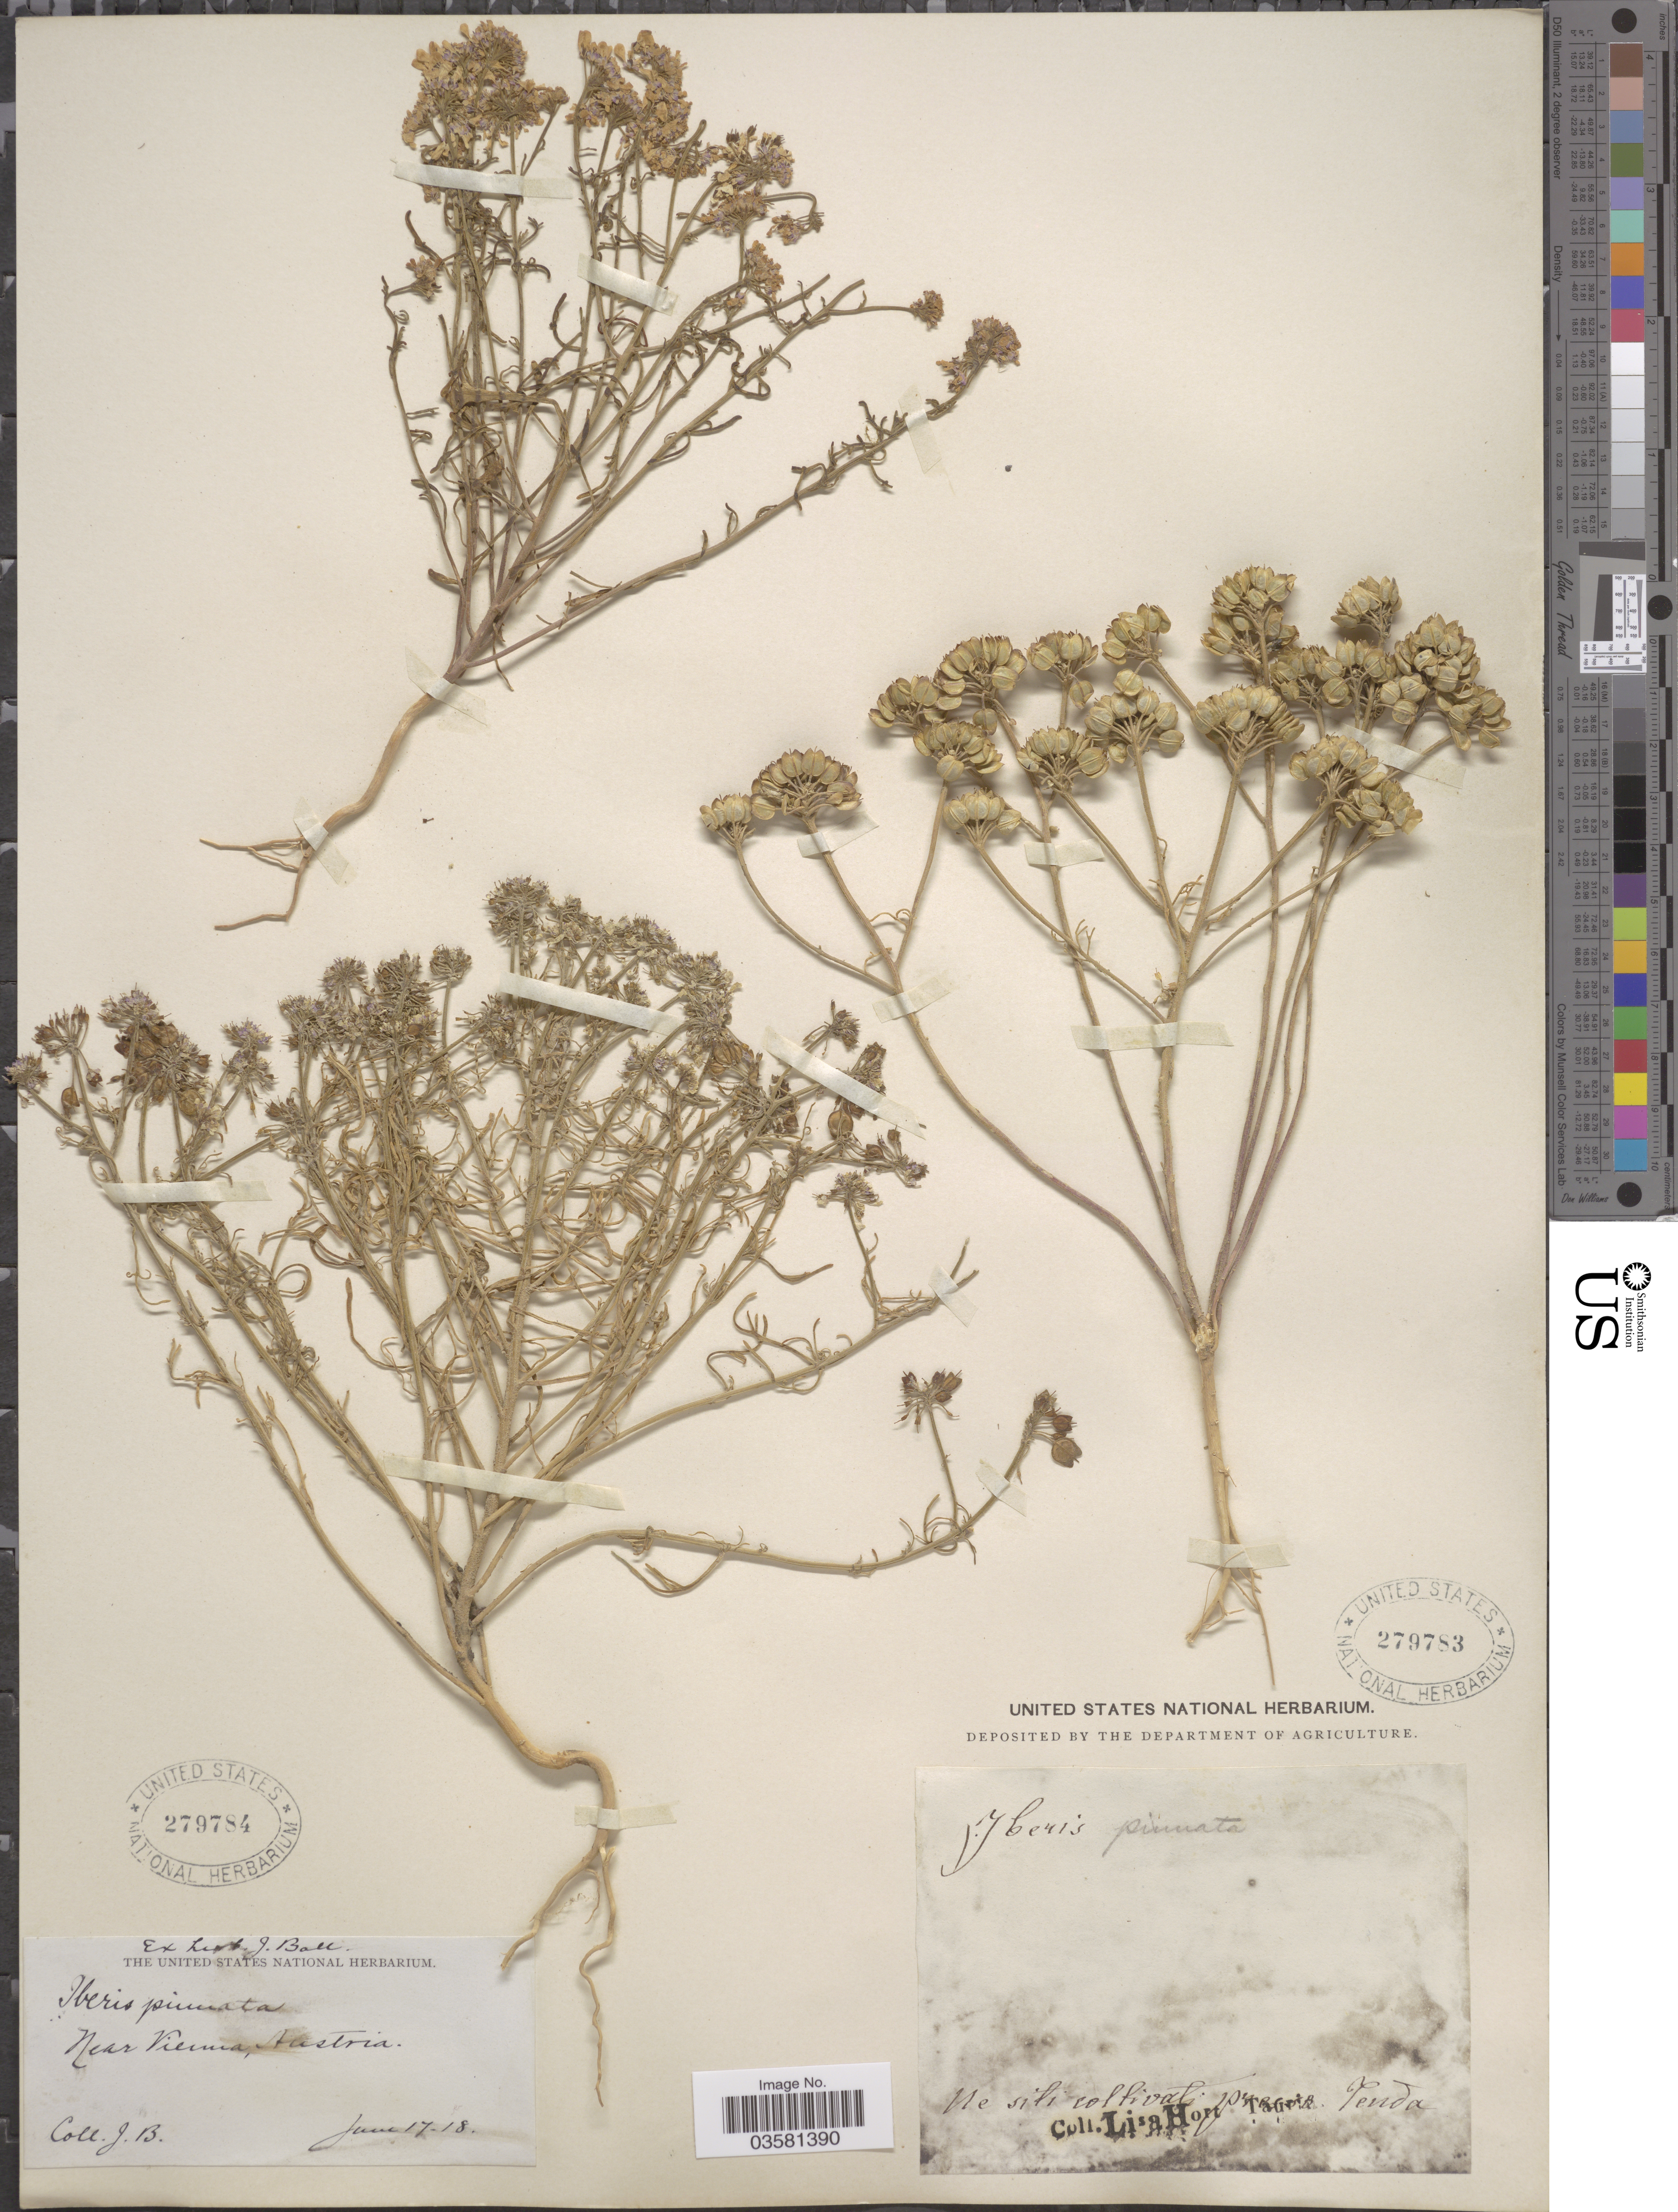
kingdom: Plantae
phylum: Tracheophyta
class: Magnoliopsida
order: Brassicales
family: Brassicaceae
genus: Iberis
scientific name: Iberis pinnata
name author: L.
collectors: L. Hort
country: France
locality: Be siti coltival pres Tenda.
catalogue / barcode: US 279783